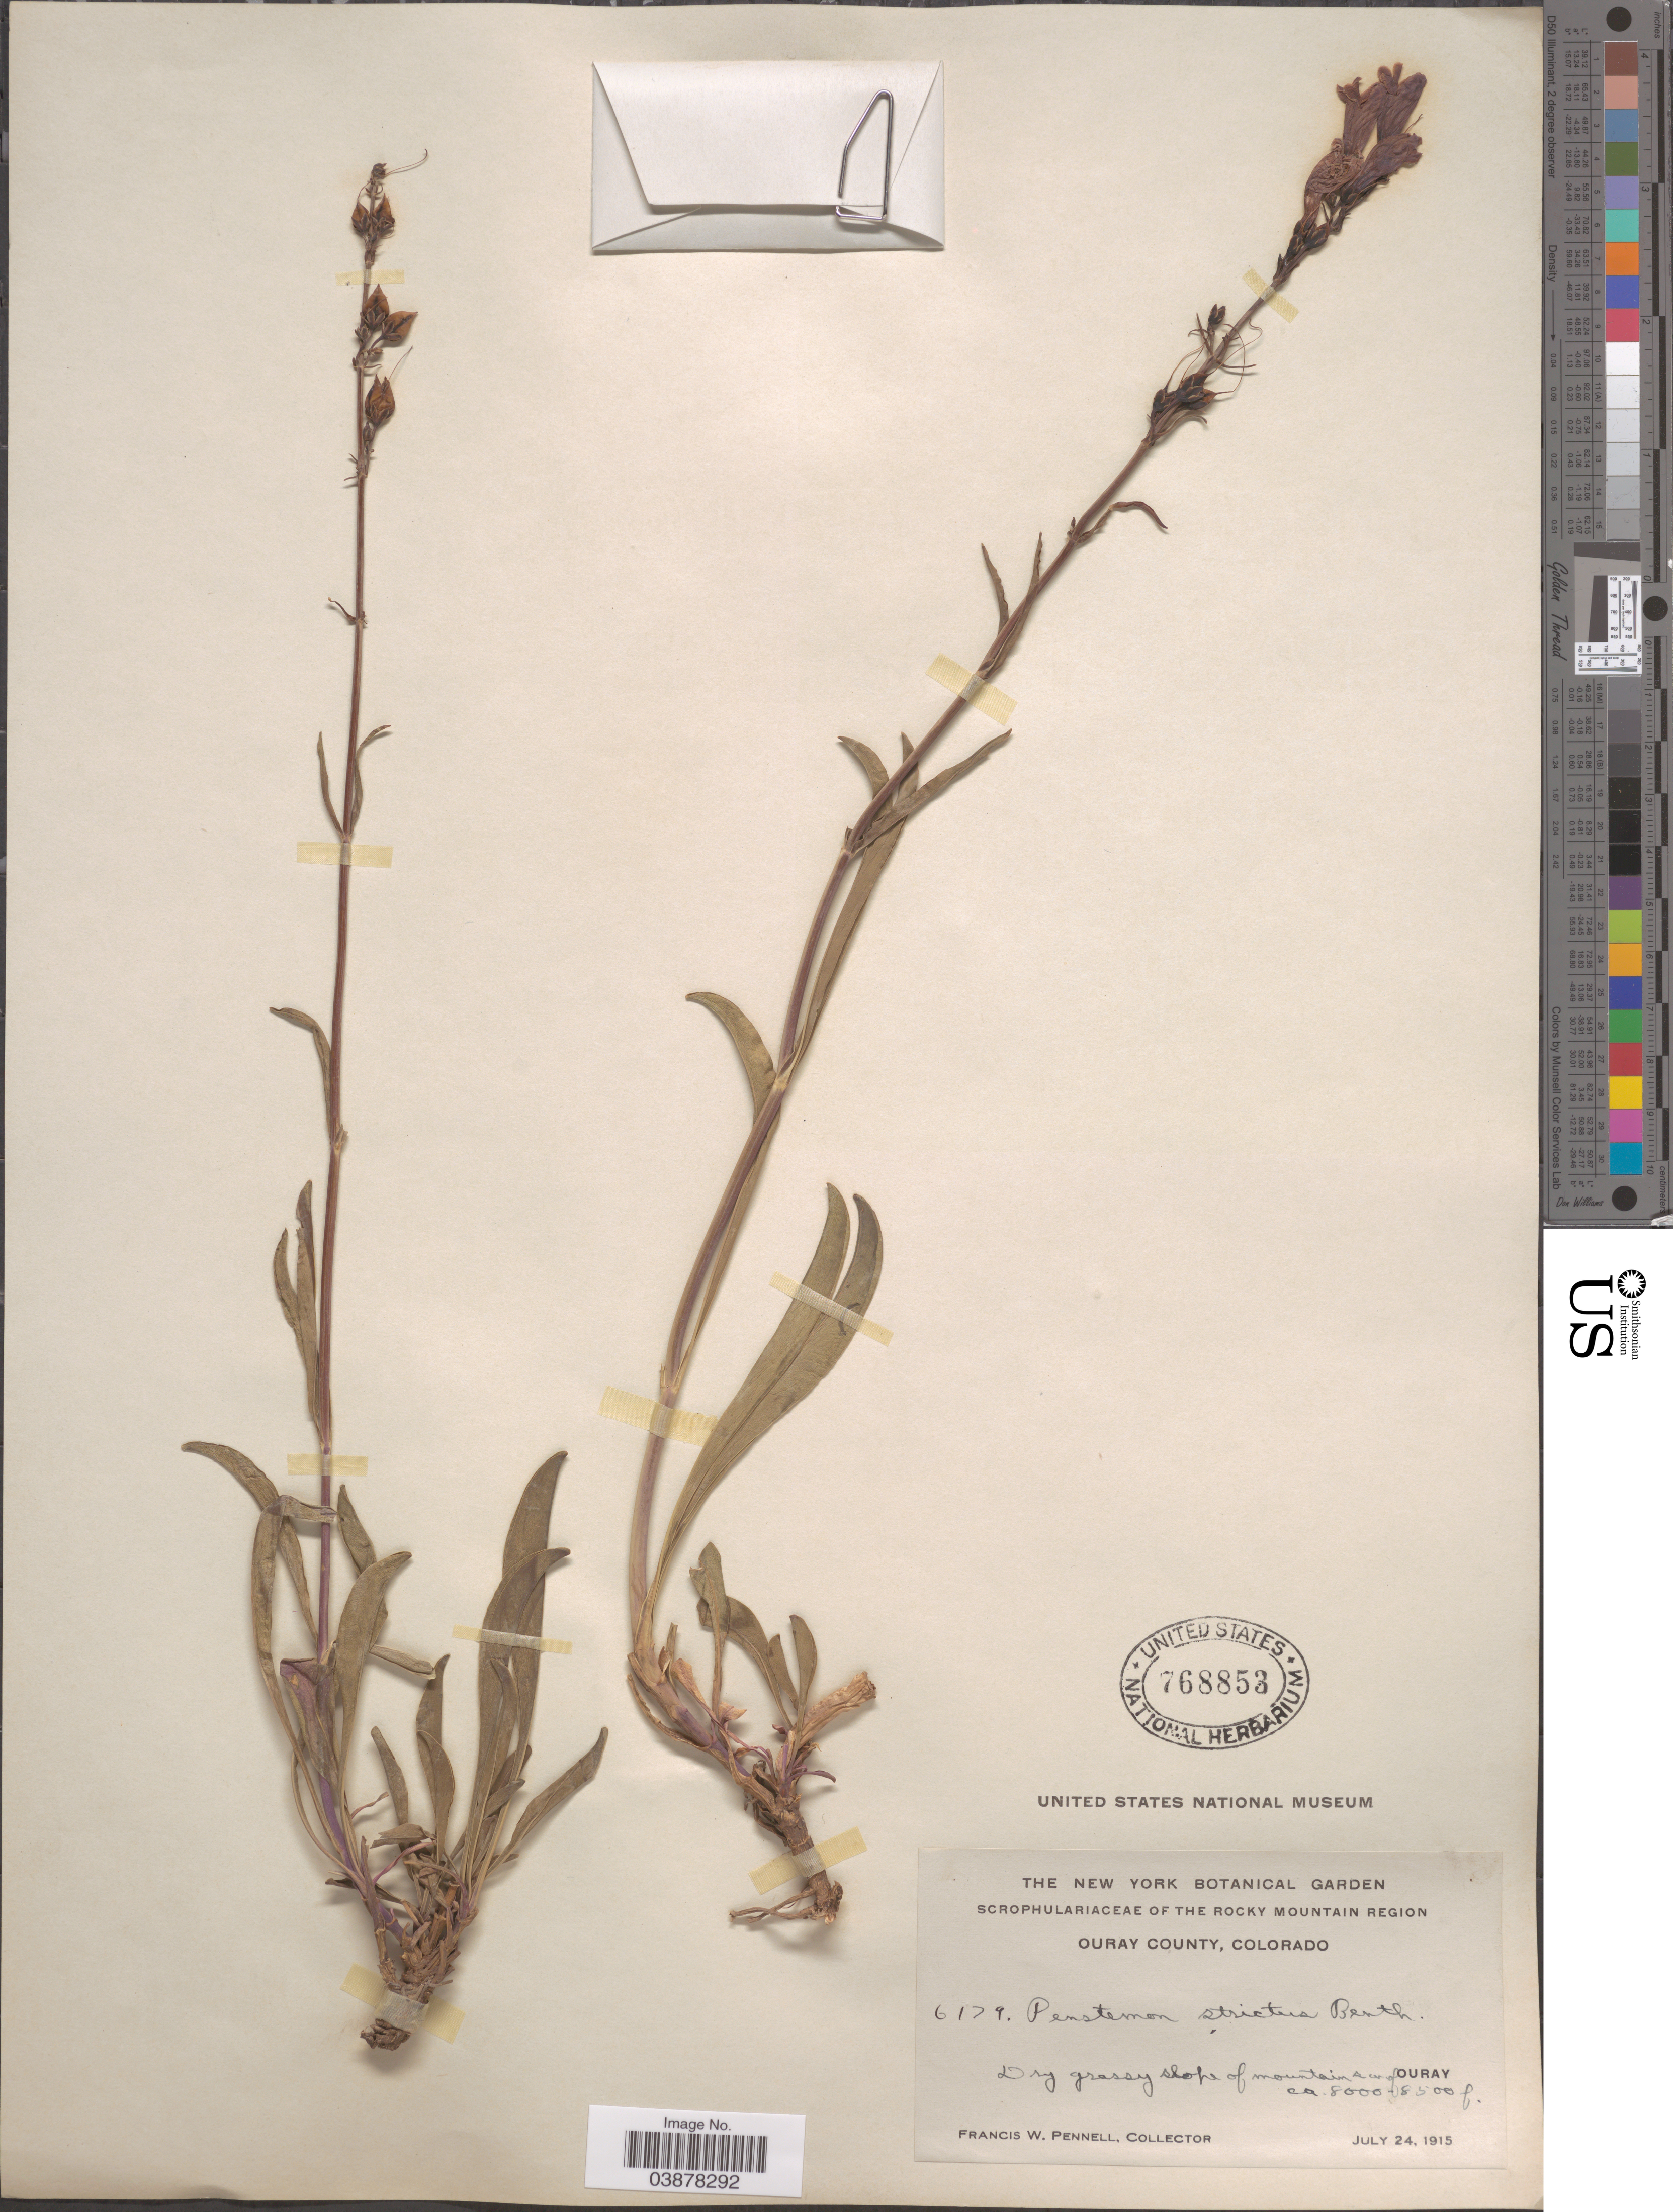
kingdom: Plantae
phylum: Tracheophyta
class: Magnoliopsida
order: Lamiales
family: Plantaginaceae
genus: Penstemon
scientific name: Penstemon strictus subsp. strictus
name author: Benth.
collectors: F. W. Pennell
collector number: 6179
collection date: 1915-07-24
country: United States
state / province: Colorado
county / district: Ouray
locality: The Rocky Mountain Region. Ouray County. Dry grassy slope of mountain sw of Ouray.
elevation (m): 2438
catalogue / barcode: US 768853